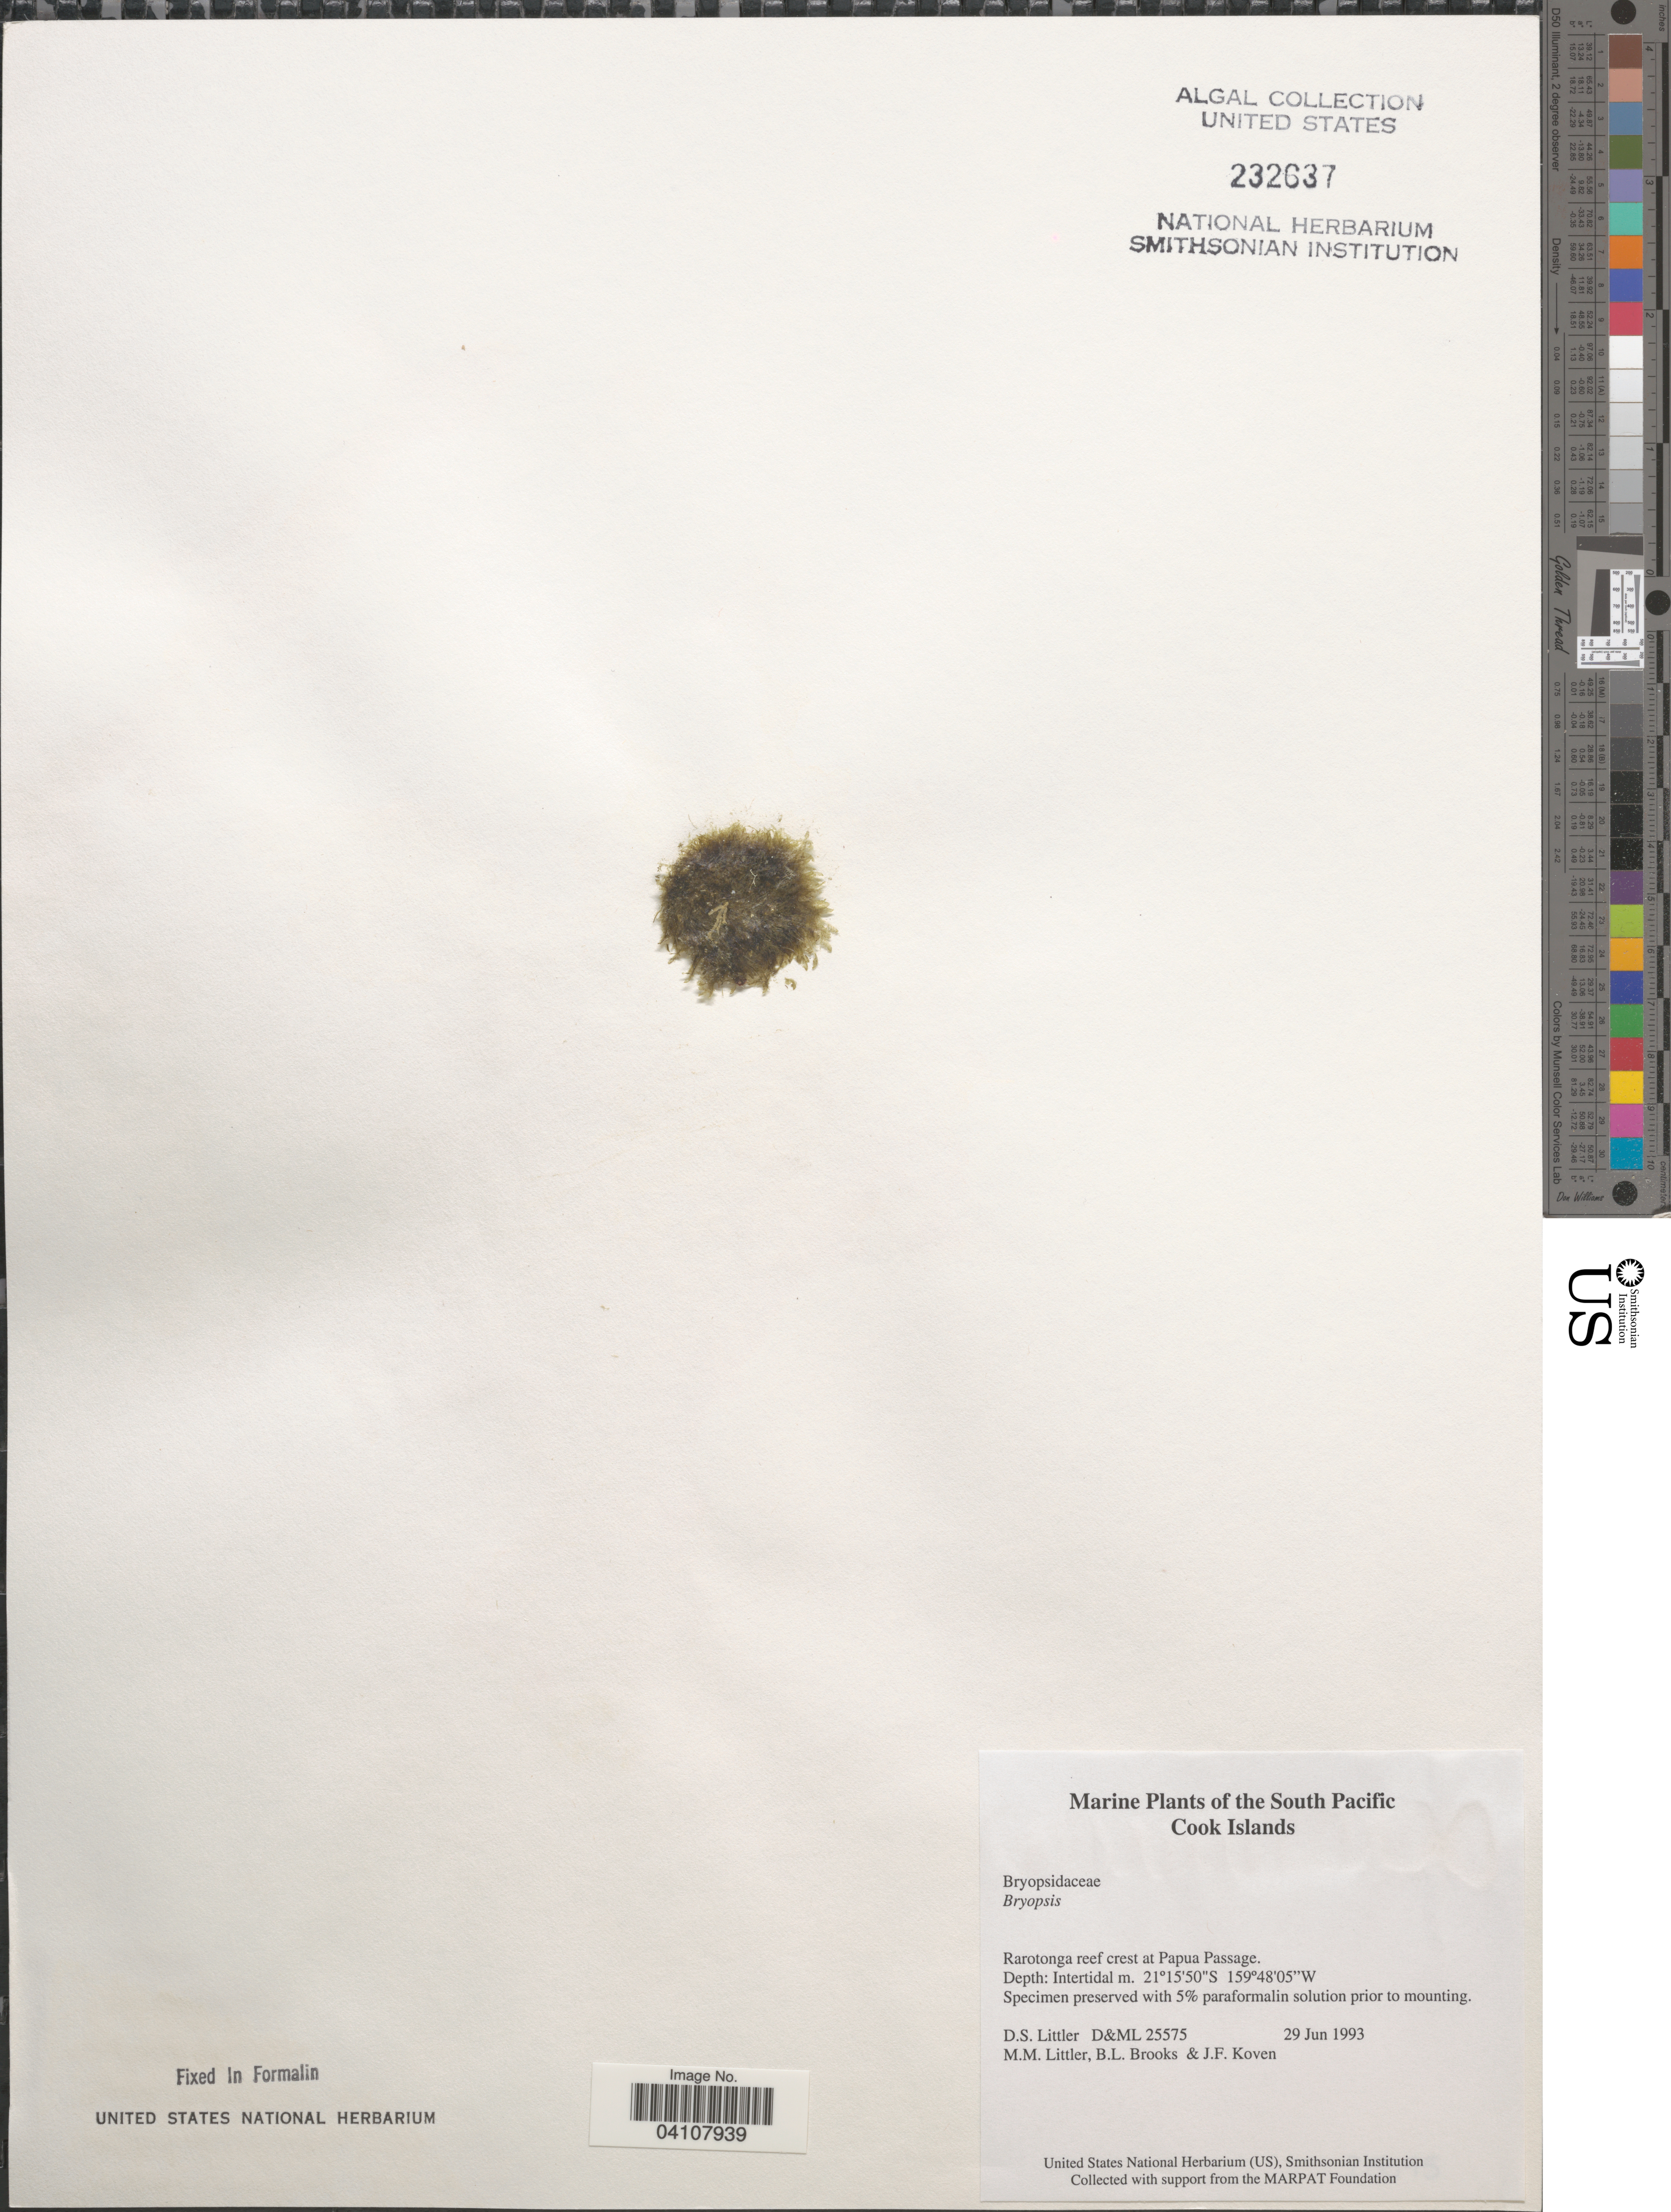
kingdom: Plantae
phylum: Chlorophyta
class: Ulvophyceae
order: Bryopsidales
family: Bryopsidaceae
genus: Bryopsis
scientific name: Bryopsis sp.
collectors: D. S. Littler, B. Brooks & J. Koven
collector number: D&ML25575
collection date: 1993-06-29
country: Cook Islands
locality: The South Pacific. Rarotonga reef crest at Papua Passage.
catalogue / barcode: US 232637